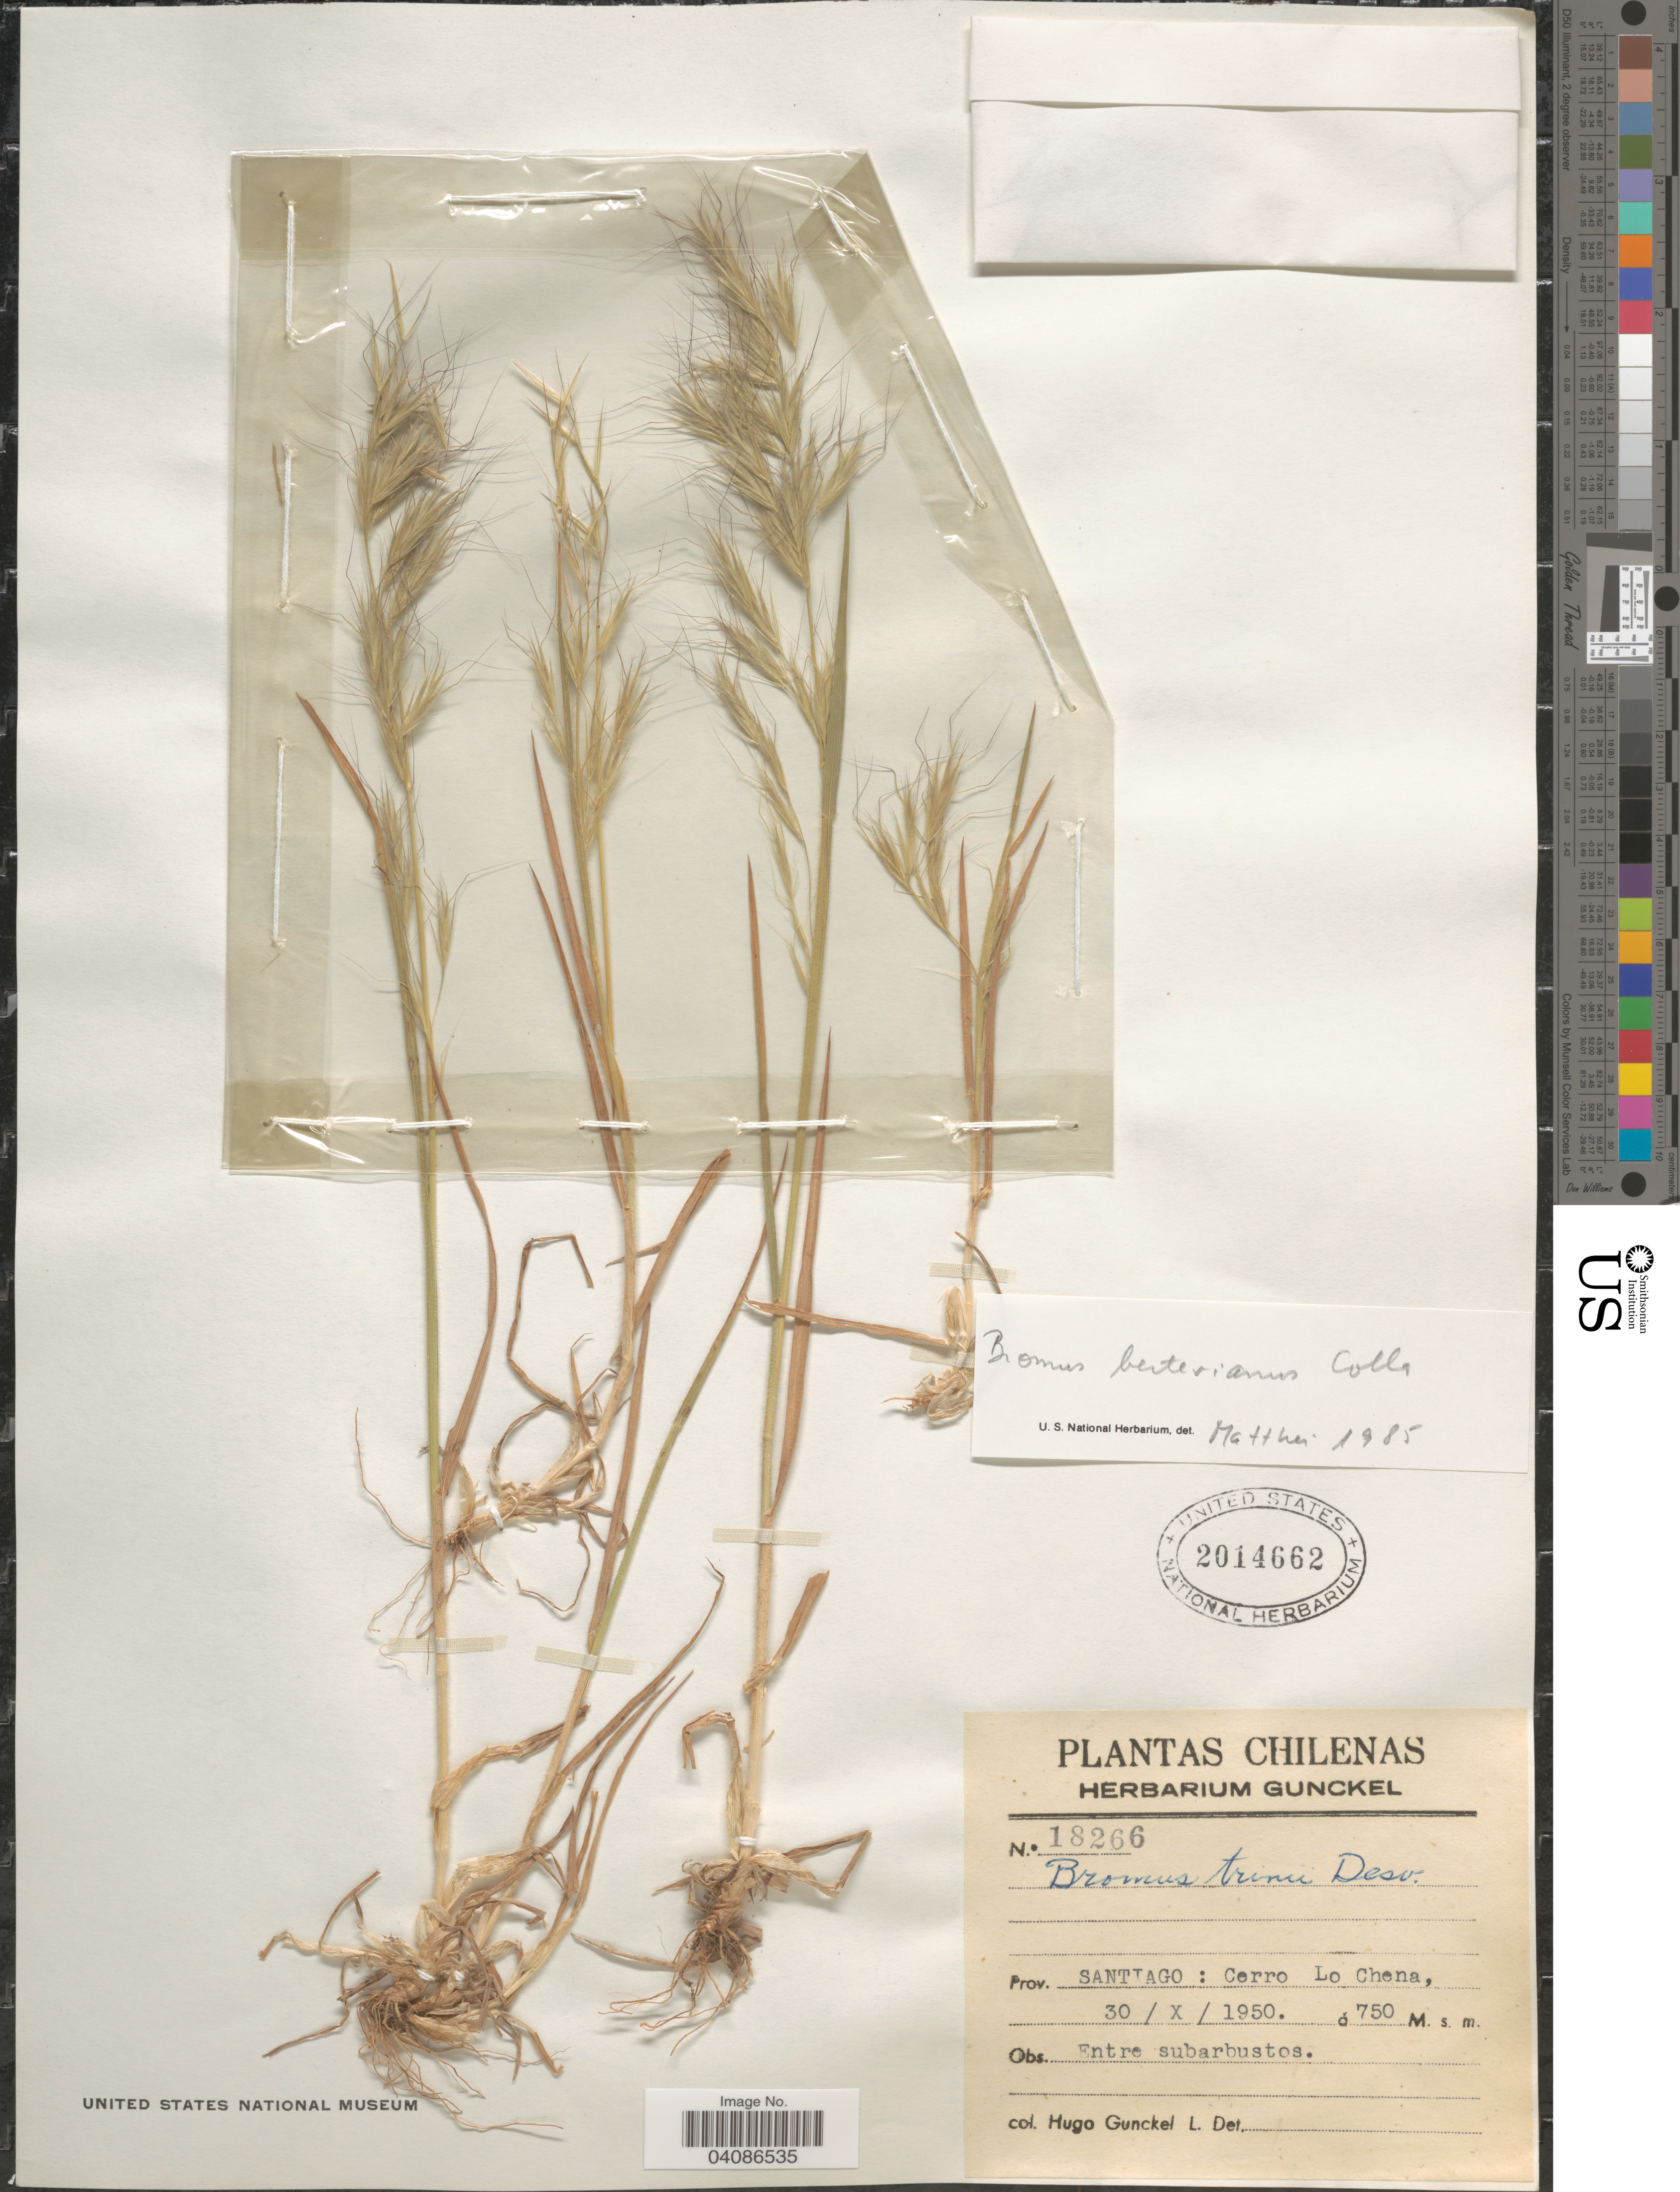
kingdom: Plantae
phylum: Tracheophyta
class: Liliopsida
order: Poales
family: Poaceae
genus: Bromus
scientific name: Bromus berteroanus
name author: Colla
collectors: H. Gunckel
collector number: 18266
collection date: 1950-10-30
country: Chile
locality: Prov. Santiago: Cerro Lo Chena. Entre subarbustos.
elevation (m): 750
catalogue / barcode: US 2014662